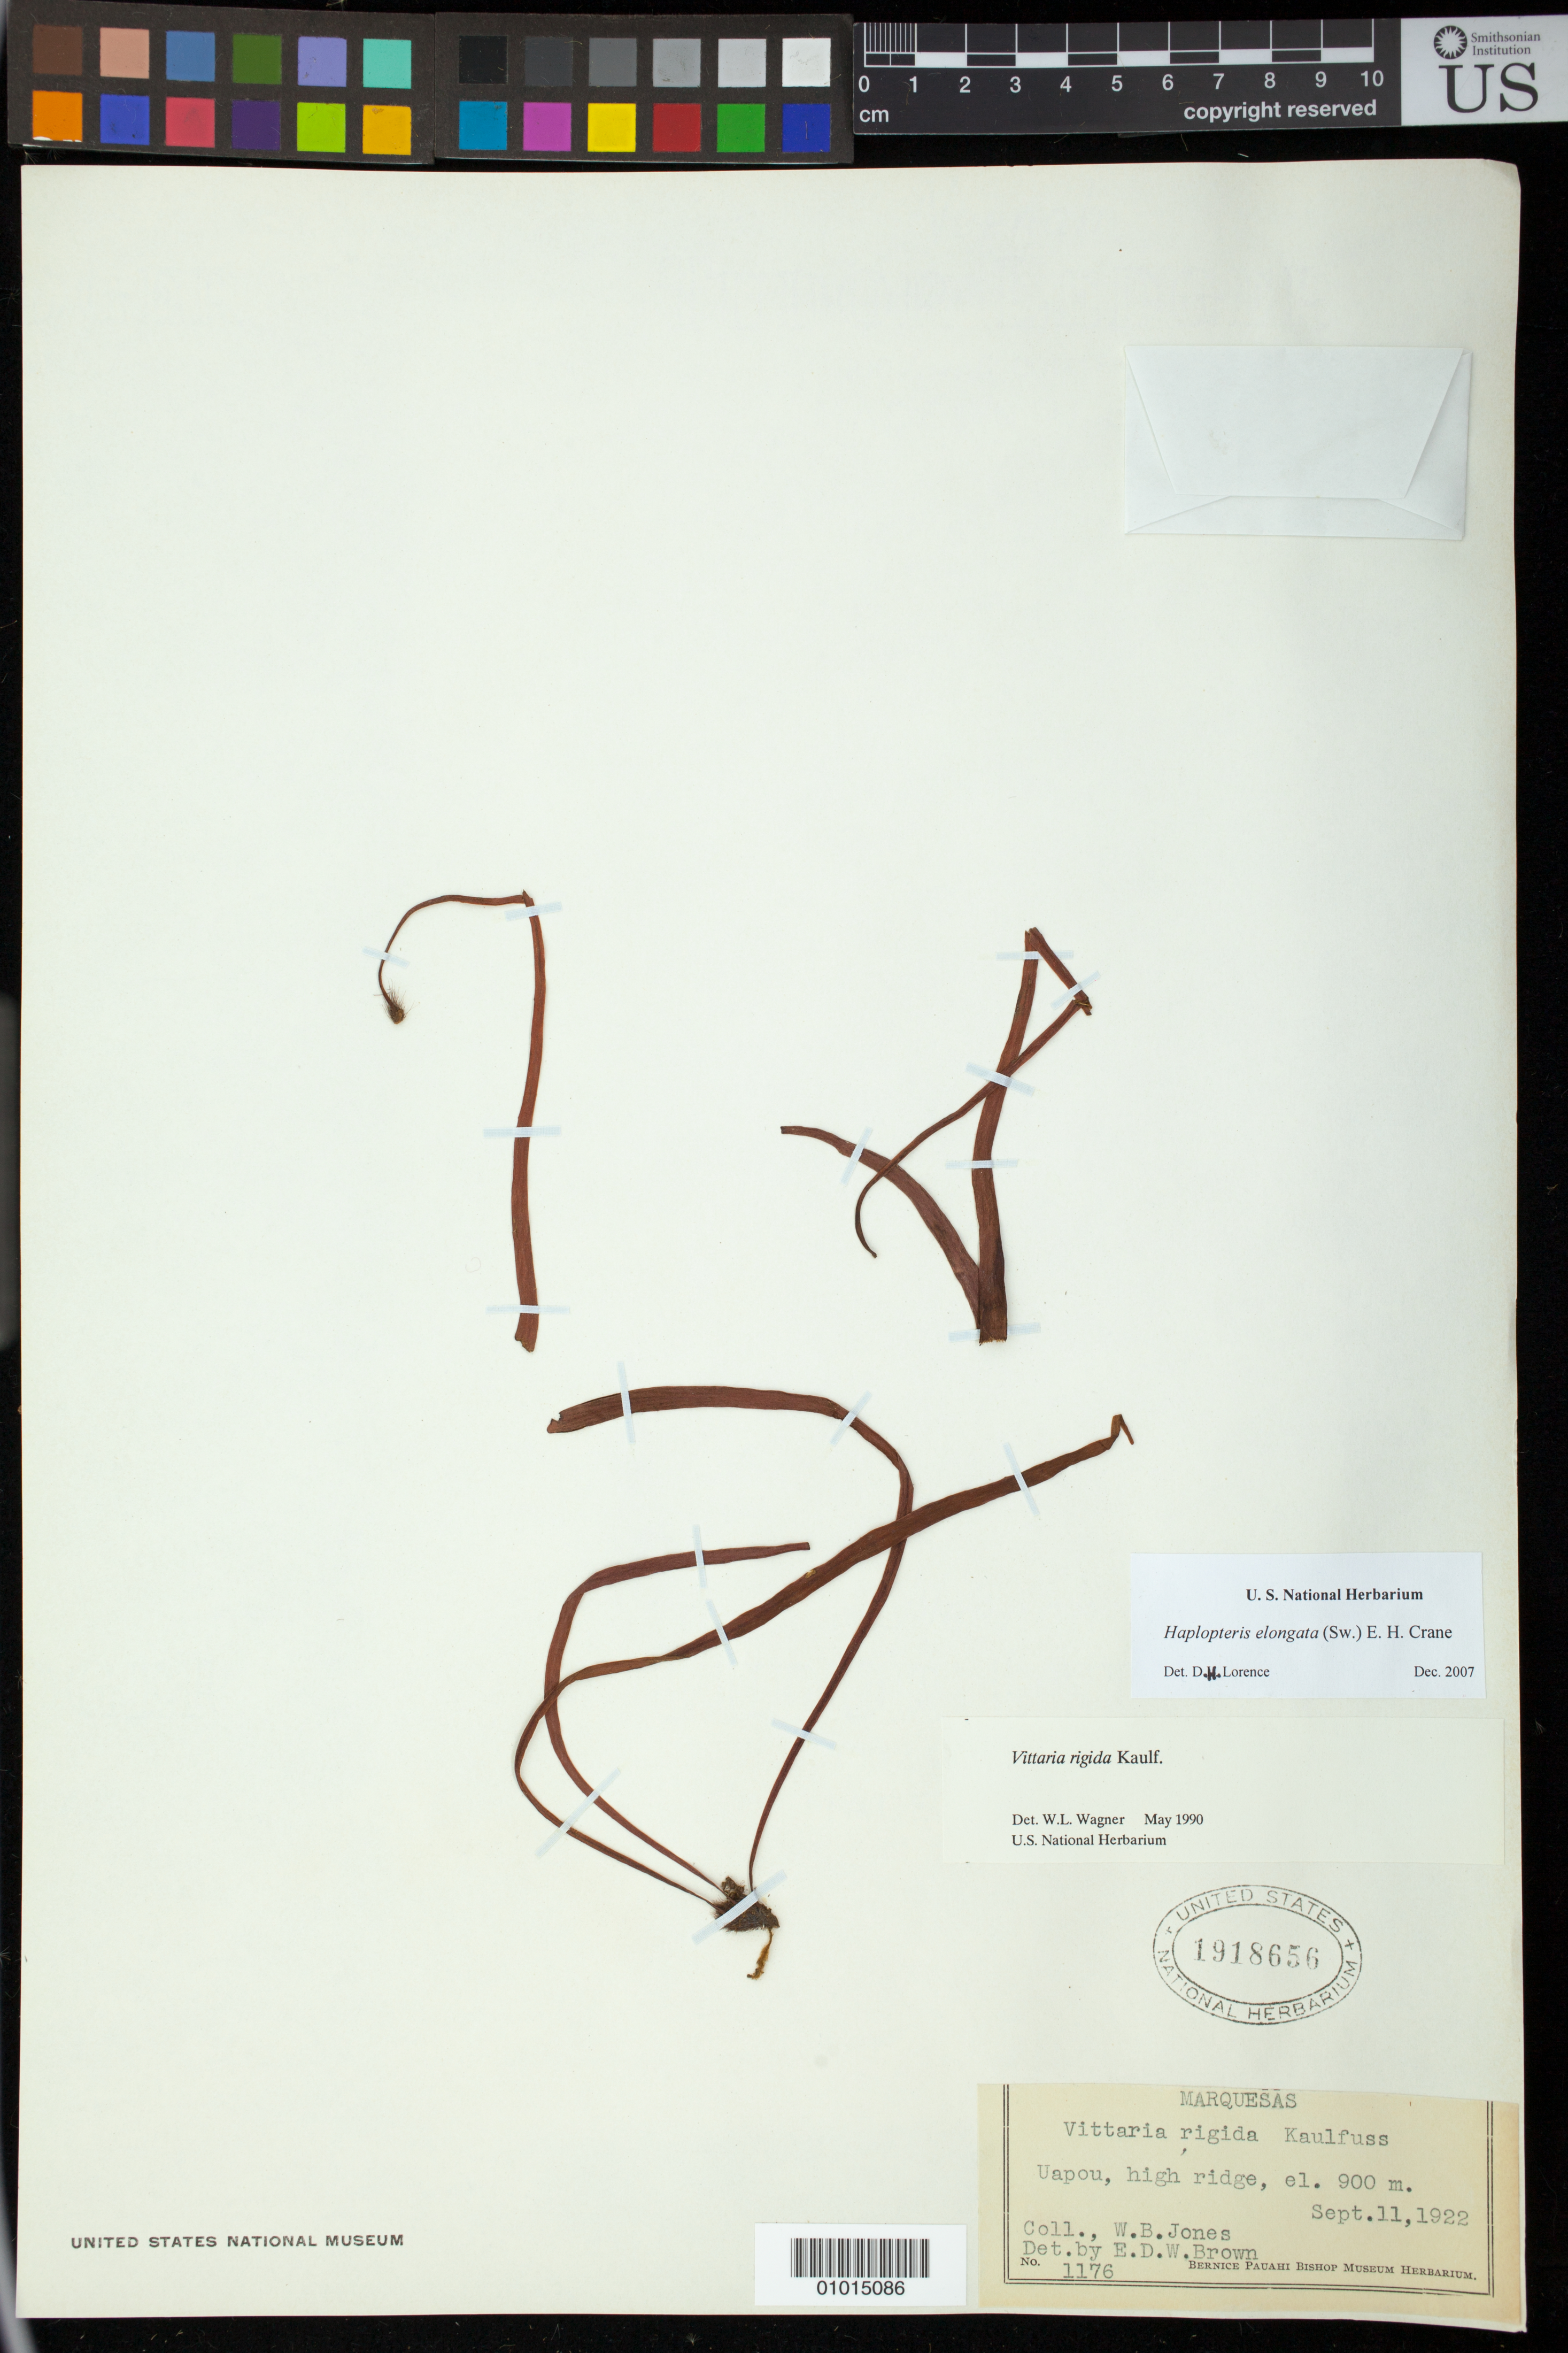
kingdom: Plantae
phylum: Tracheophyta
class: Polypodiopsida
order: Polypodiales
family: Pteridaceae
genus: Haplopteris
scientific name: Haplopteris elongata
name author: (Sw.) Crane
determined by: Lorence, David H., (PTBG), National Tropical Botanical Garden (UNITED STATES)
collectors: W. B. Jones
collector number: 1176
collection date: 1922-09-11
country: French Polynesia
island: Ua Pou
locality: high ridge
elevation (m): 900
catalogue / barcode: US 1918656